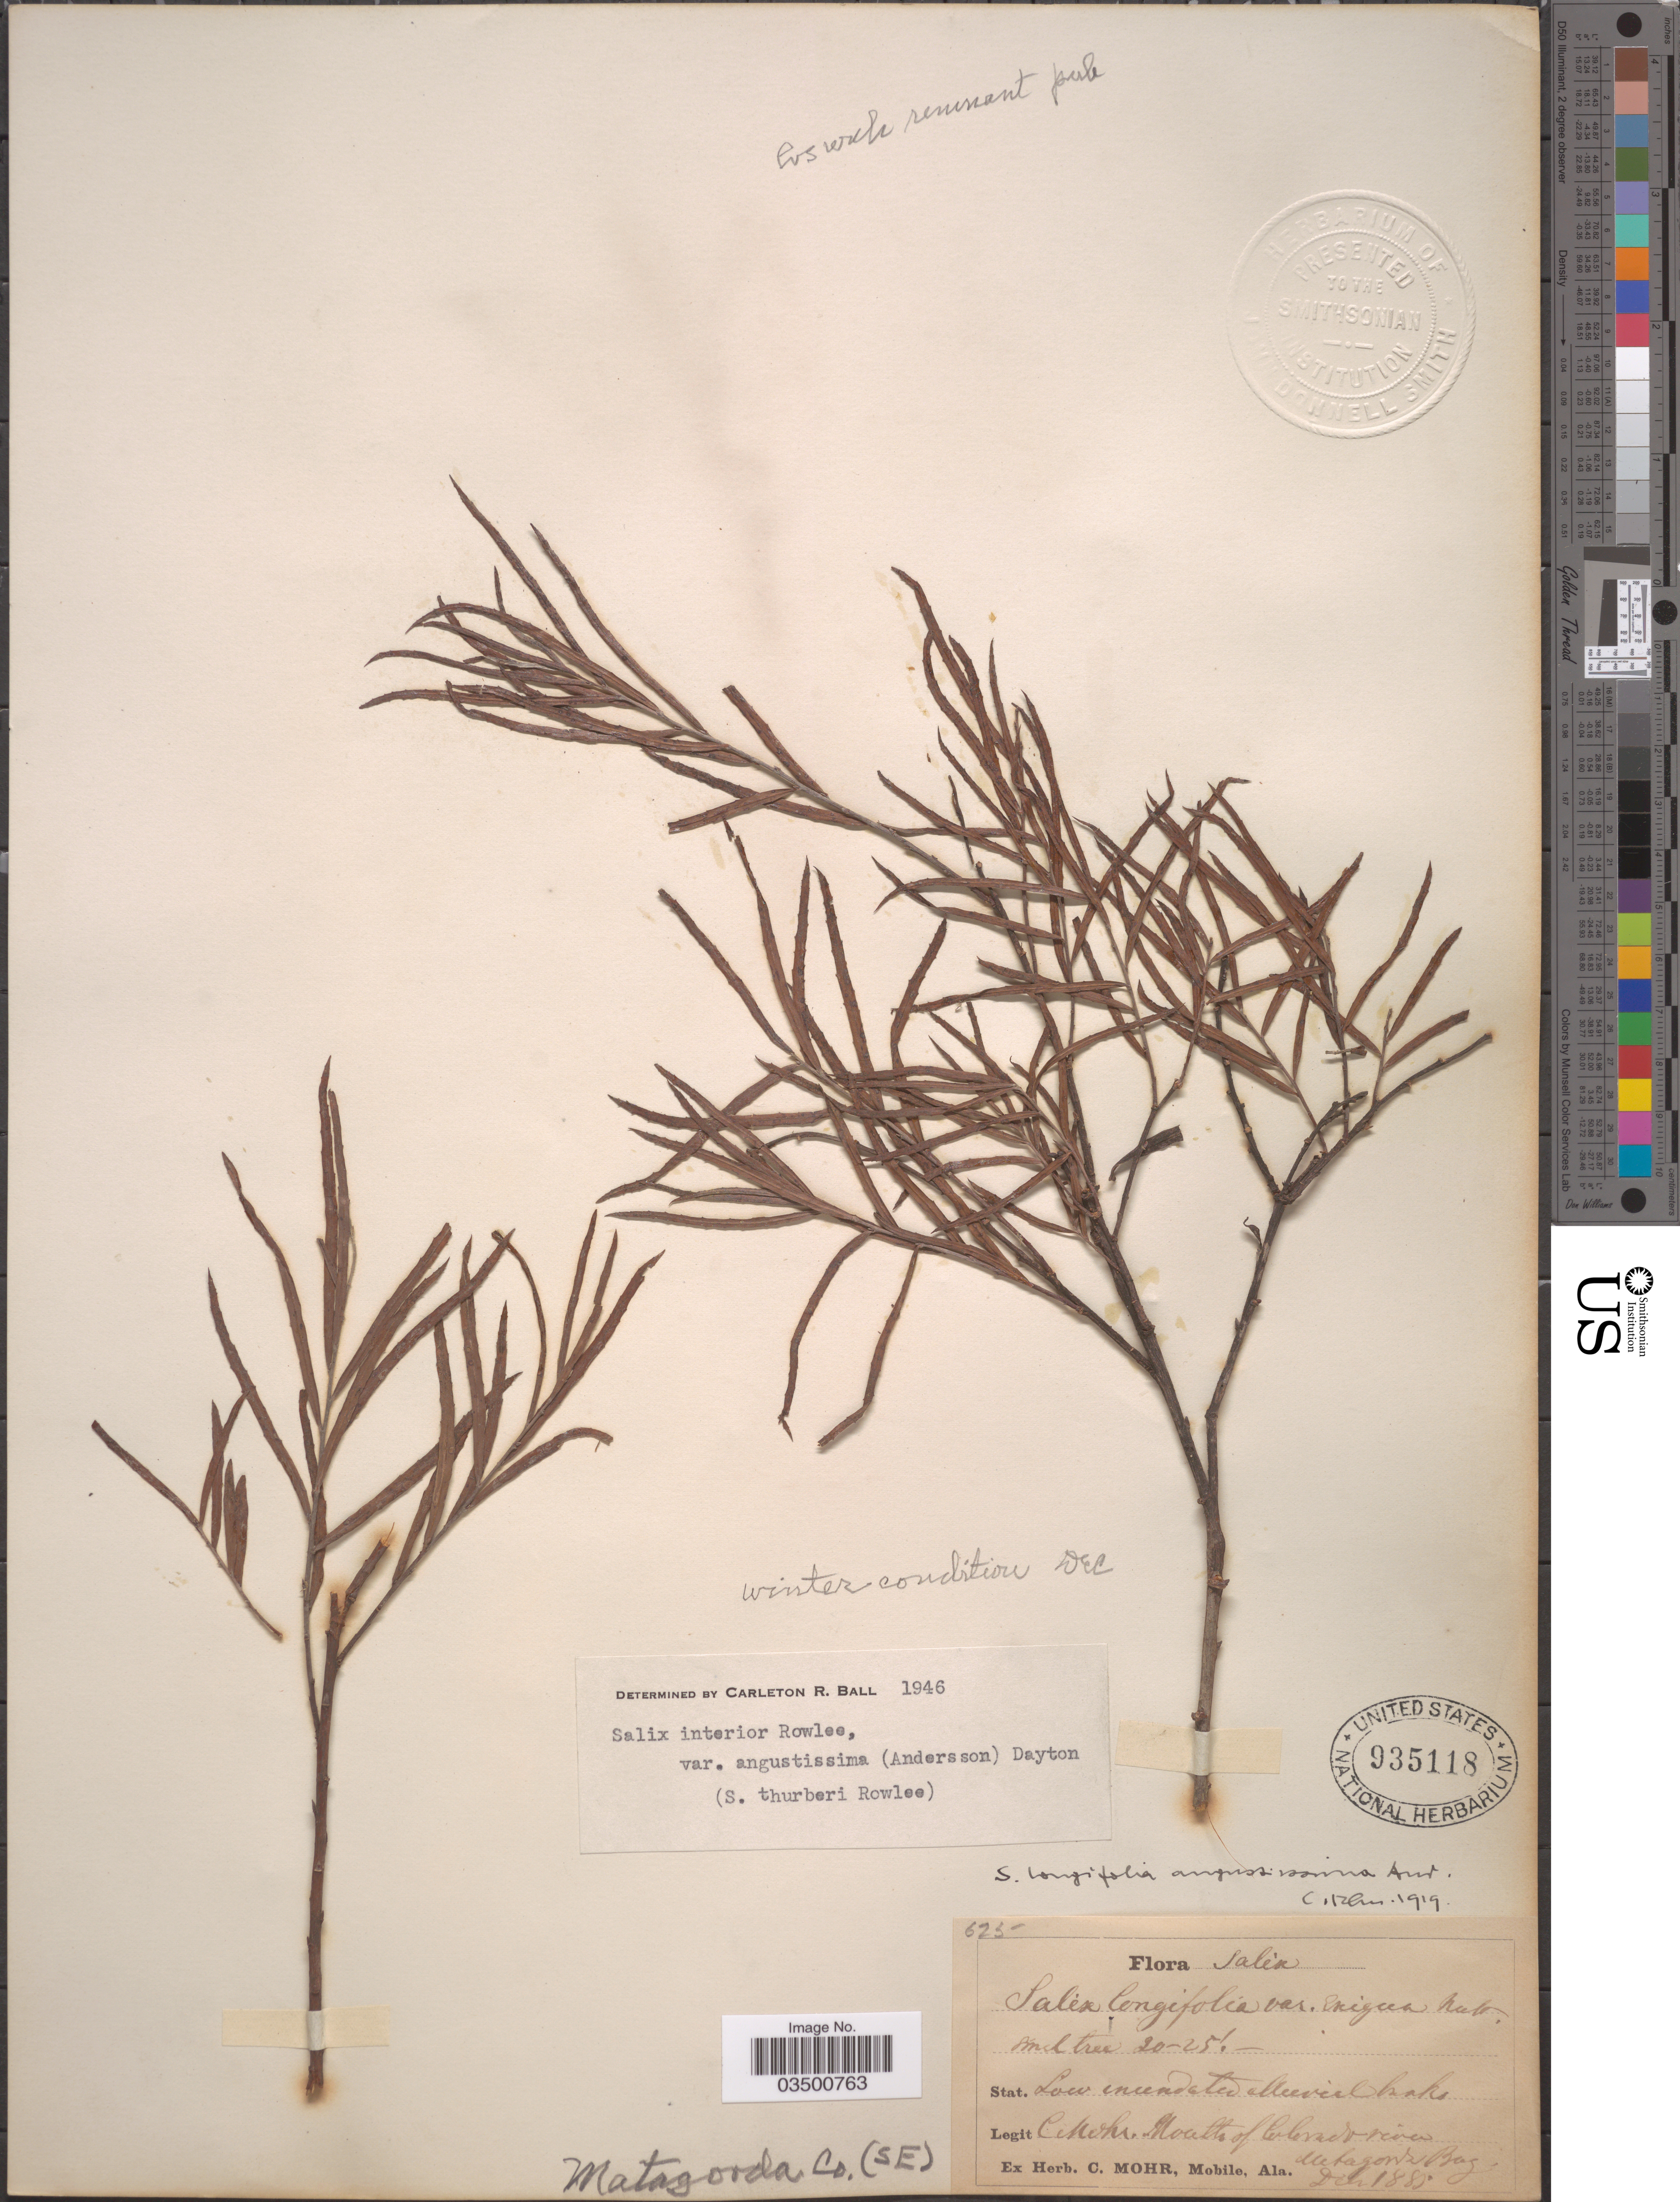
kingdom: Plantae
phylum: Tracheophyta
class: Magnoliopsida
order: Malpighiales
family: Salicaceae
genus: Salix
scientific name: Salix interior var. angustissima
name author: (Andersson) Dayton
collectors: Mohr, C. T. (herbarium)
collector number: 625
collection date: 1885-12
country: United States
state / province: Texas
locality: Salix. Mouth of Colorado river. Matagorda Bay. Matagorda Co. (SE).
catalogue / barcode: US 935118